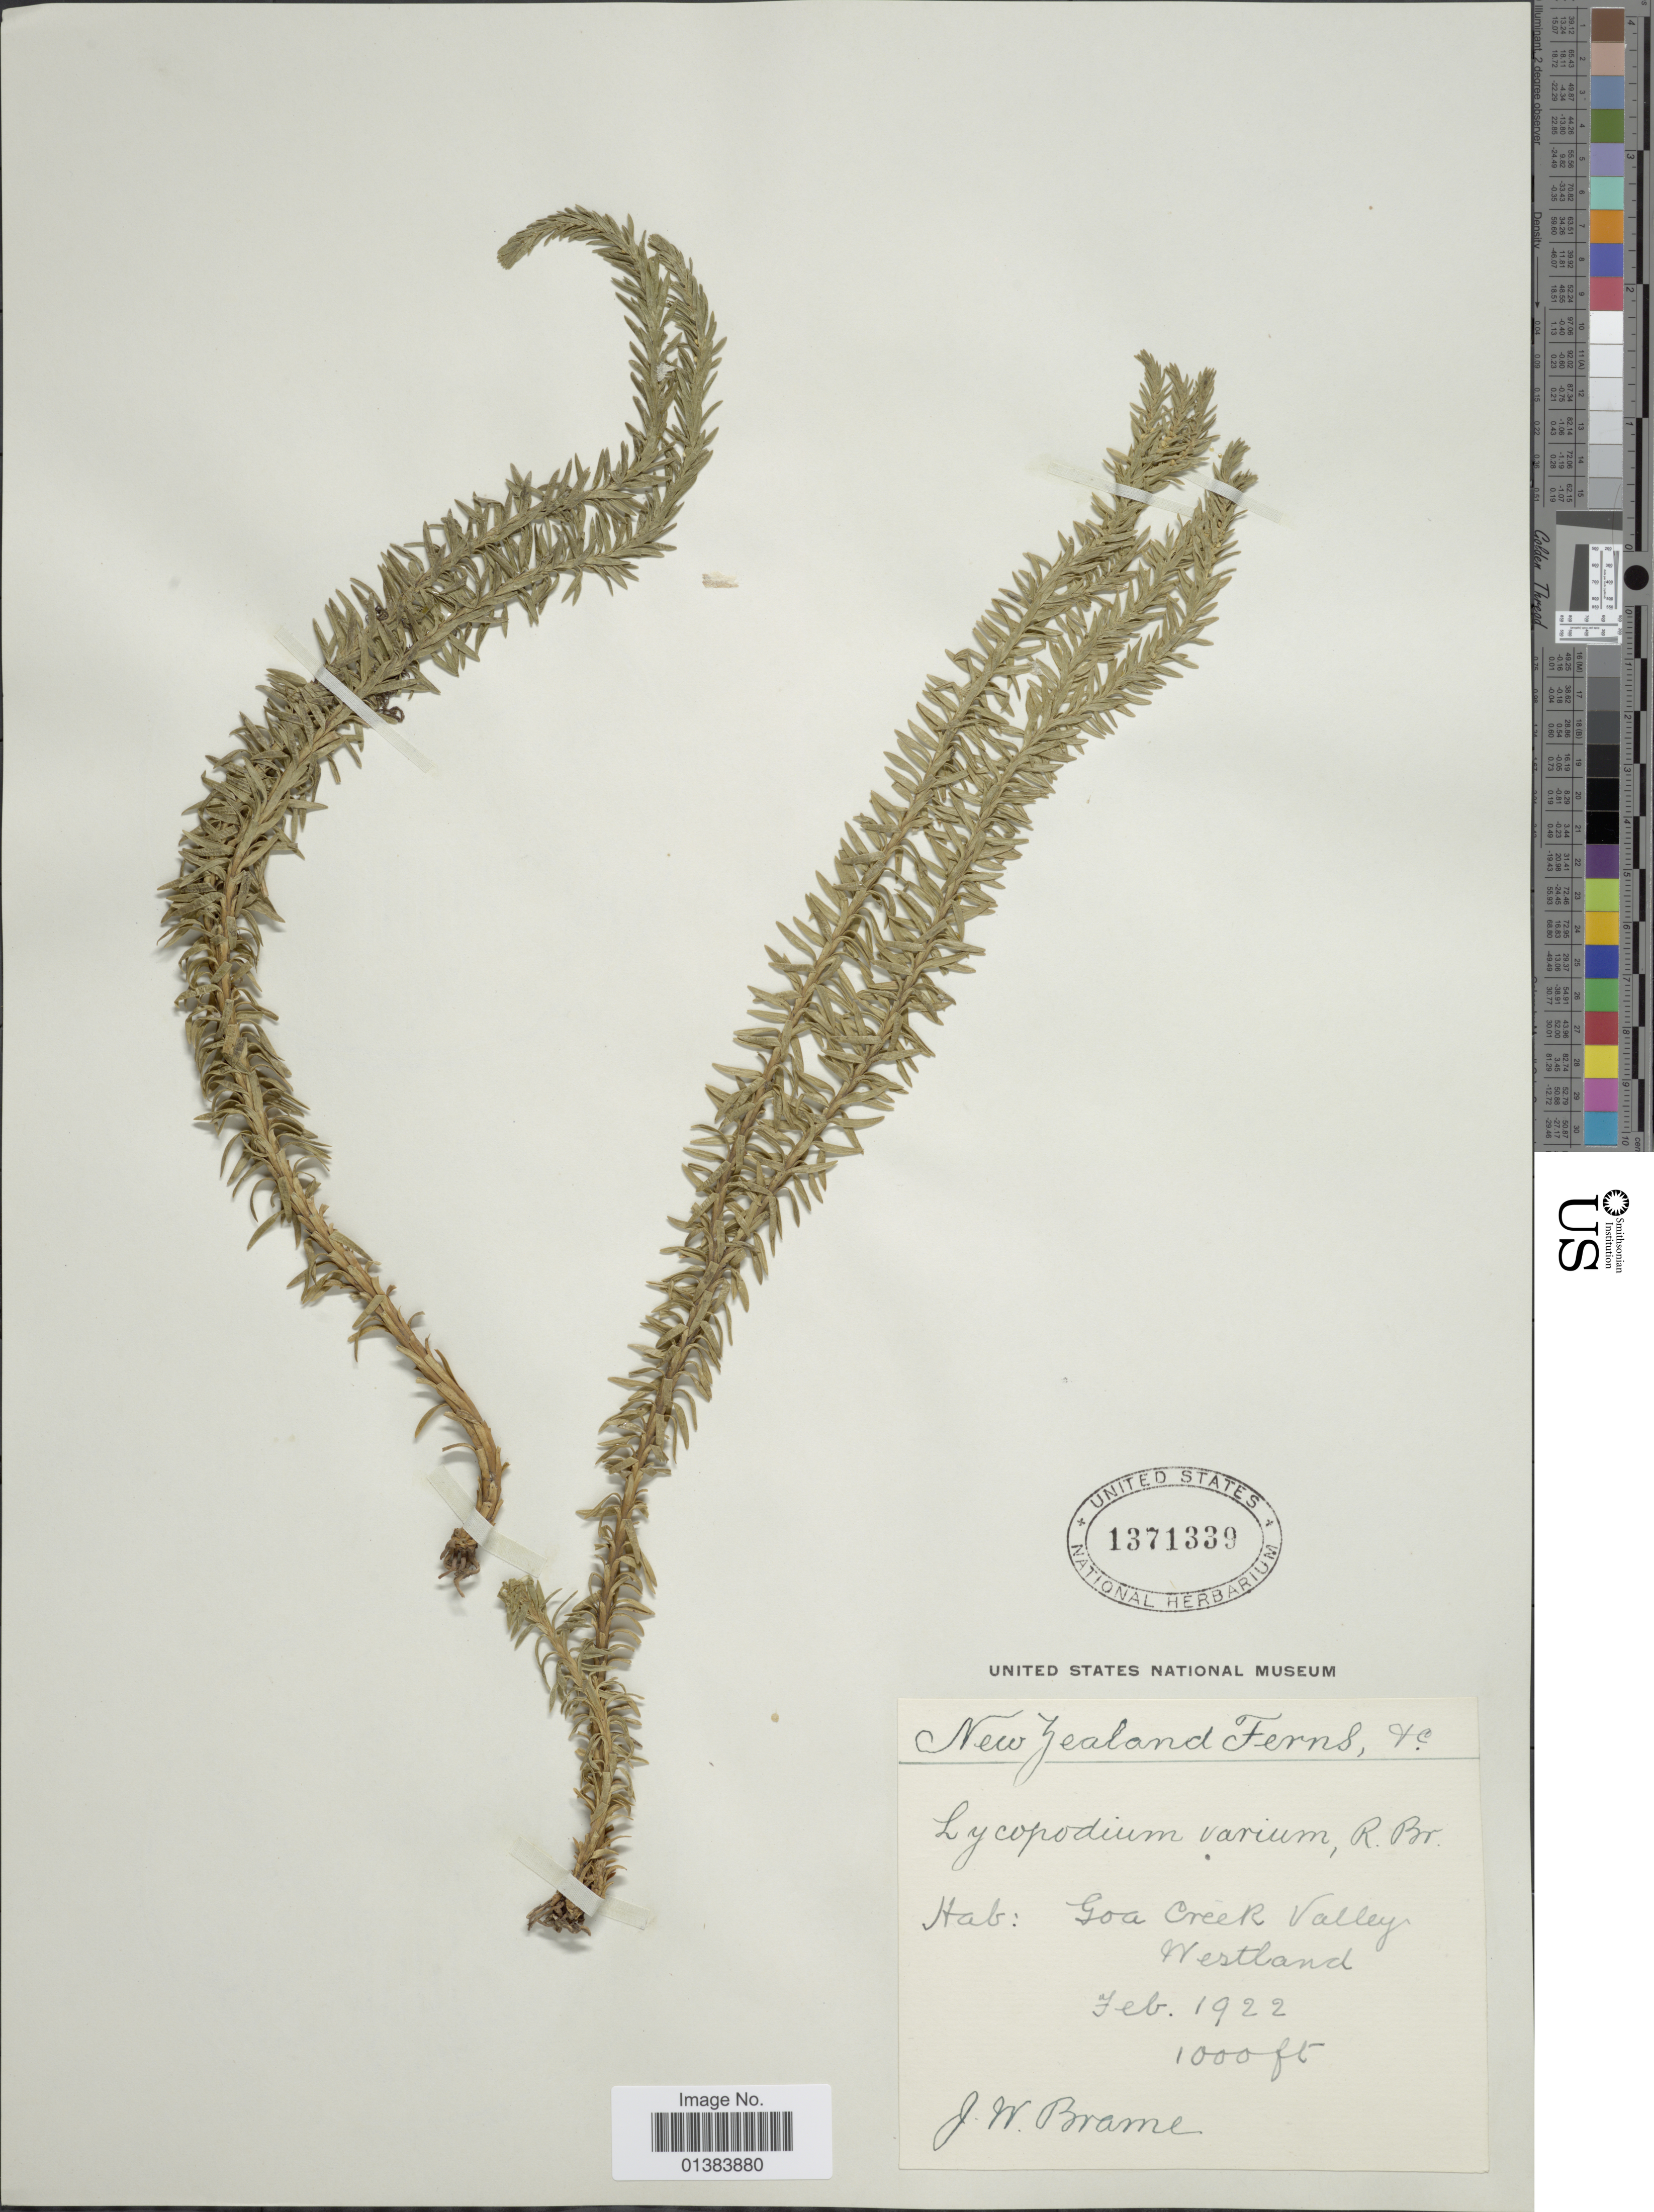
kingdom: Plantae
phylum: Tracheophyta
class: Lycopodiopsida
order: Lycopodiales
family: Lycopodiaceae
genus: Phlegmariurus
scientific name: Phlegmariurus varius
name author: (R. Br.) A. R. Field & Bostock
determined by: Field, A. R.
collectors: J. Brame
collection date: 1922-02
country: New Zealand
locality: Goa Creek Valley, Westland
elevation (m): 305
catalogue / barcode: US 137139